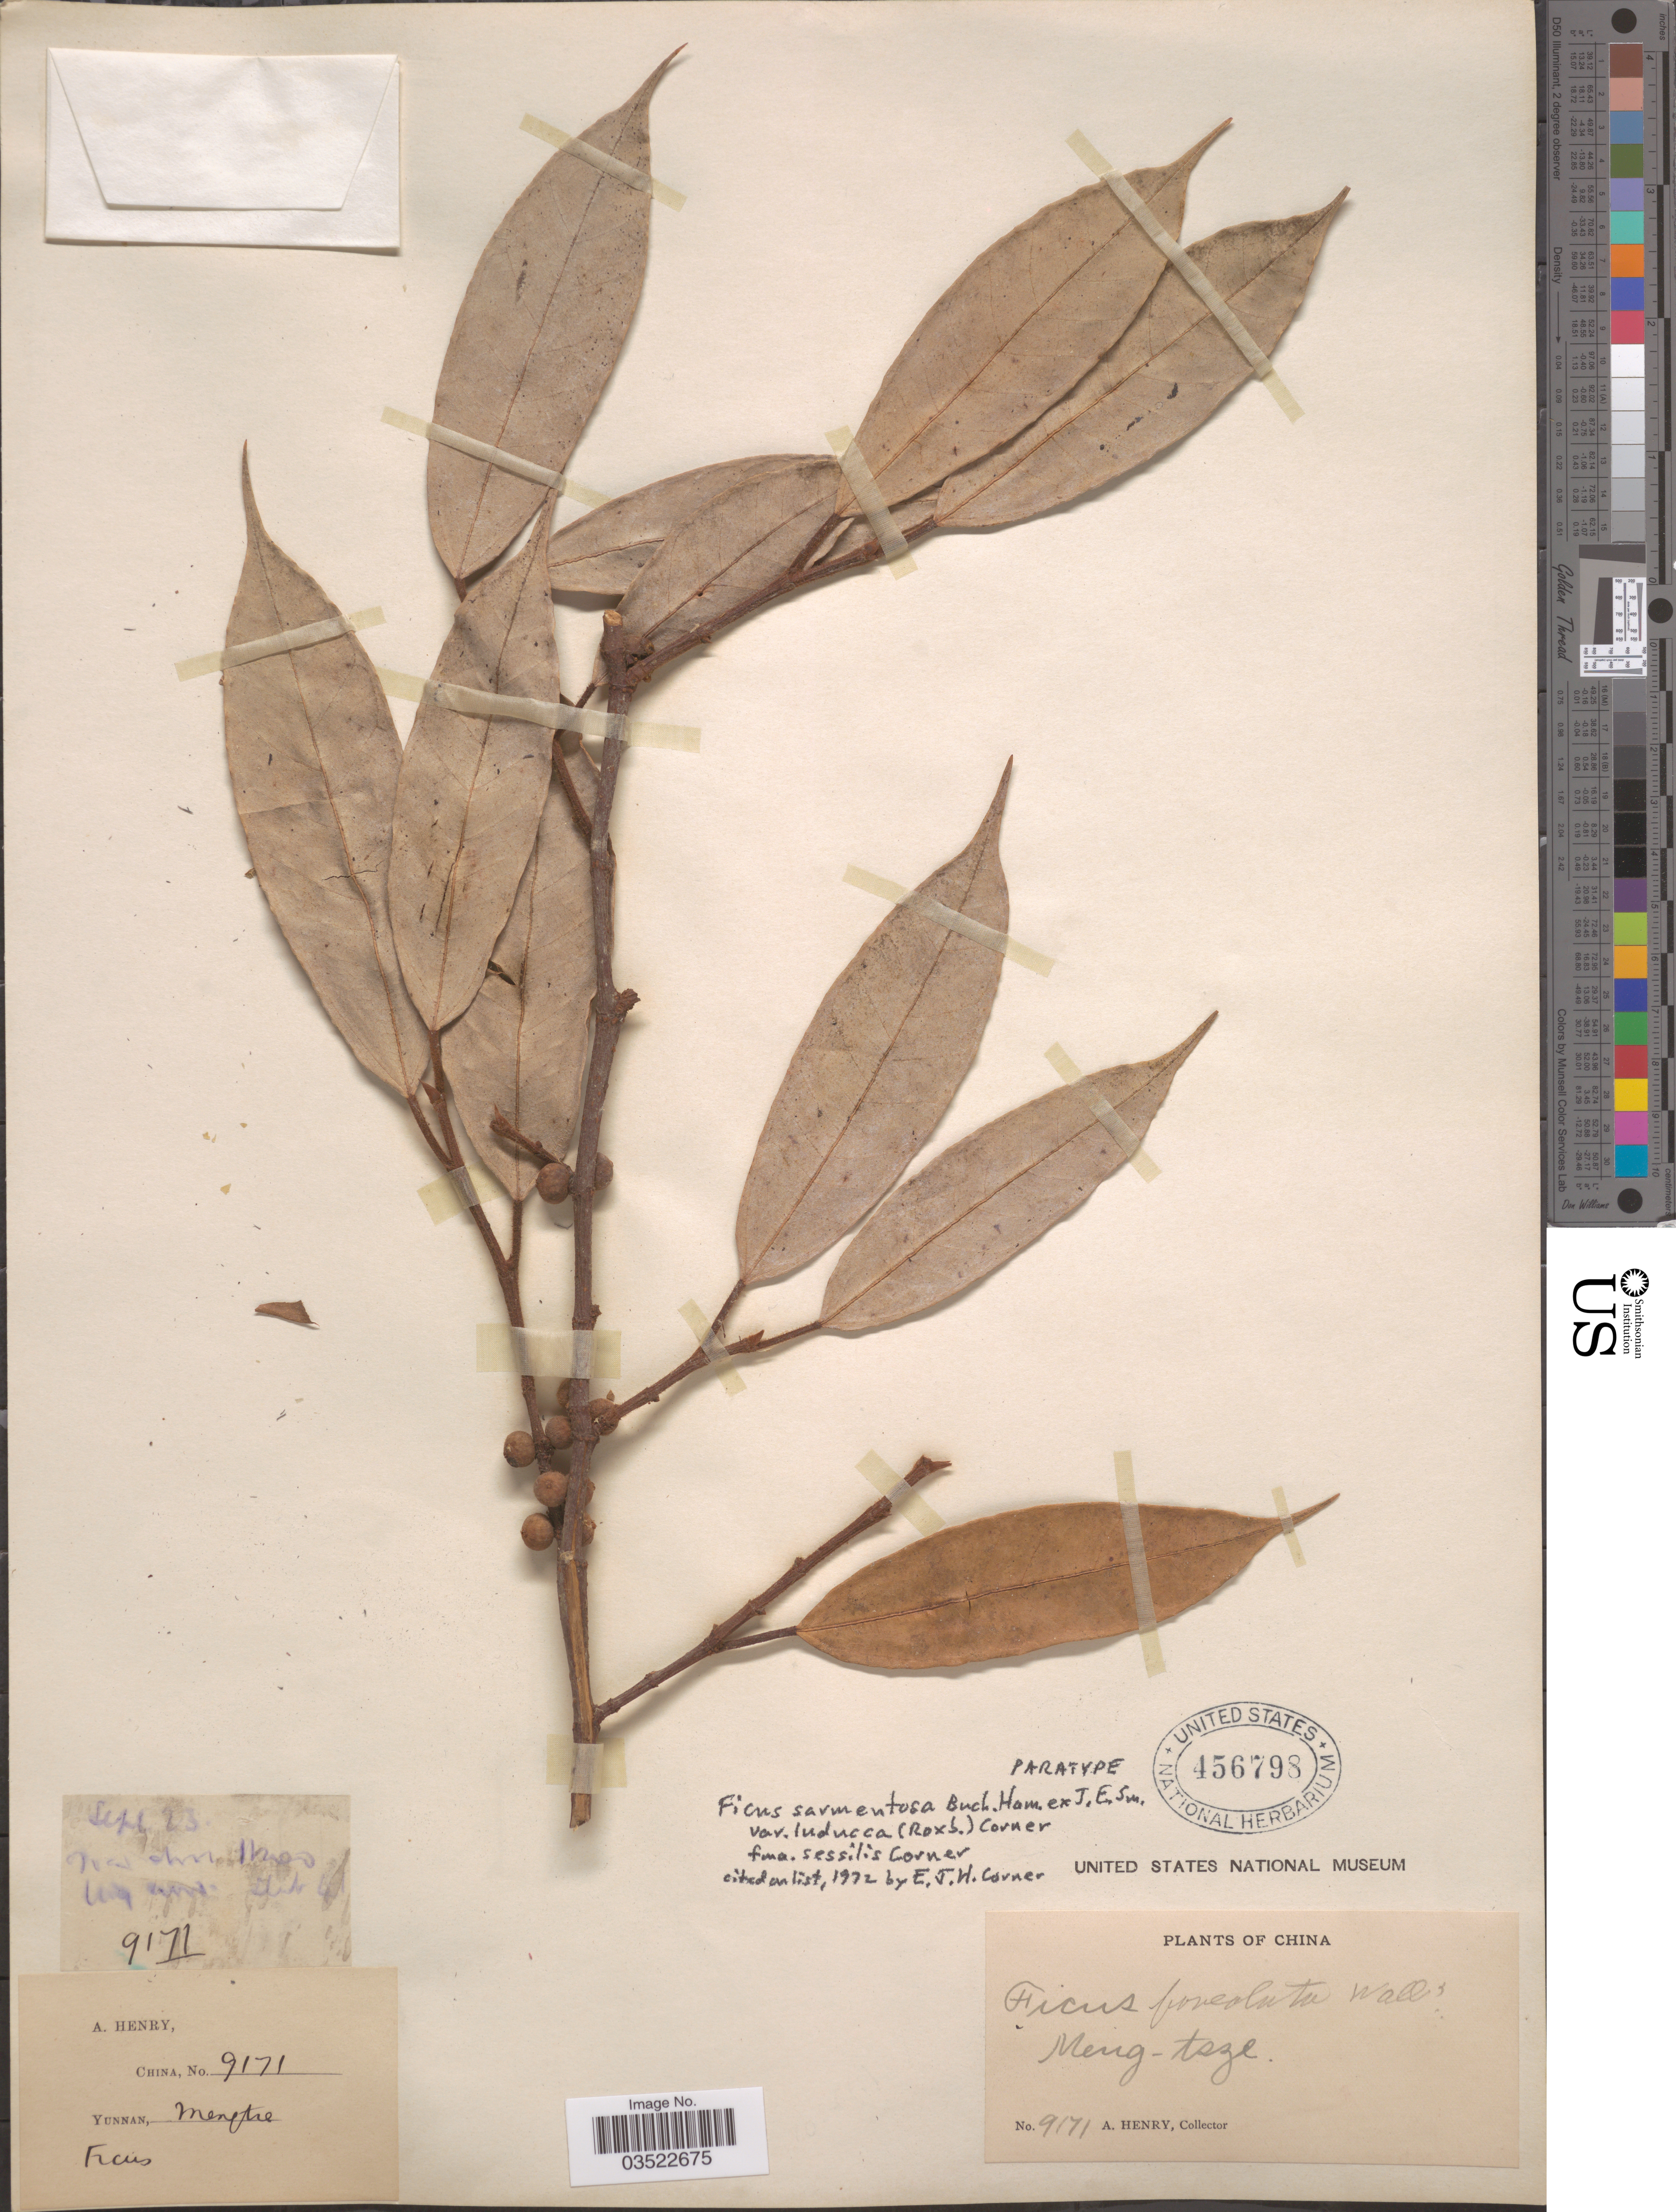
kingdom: Plantae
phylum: Tracheophyta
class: Magnoliopsida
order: Rosales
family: Moraceae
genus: Ficus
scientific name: Ficus sarmentosa var. luducca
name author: (Roxb.) Corner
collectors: A. Henry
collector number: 9171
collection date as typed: Transcribed d/m/y: /9/23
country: China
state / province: Yunnan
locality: Meng-tsze.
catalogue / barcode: US 456798